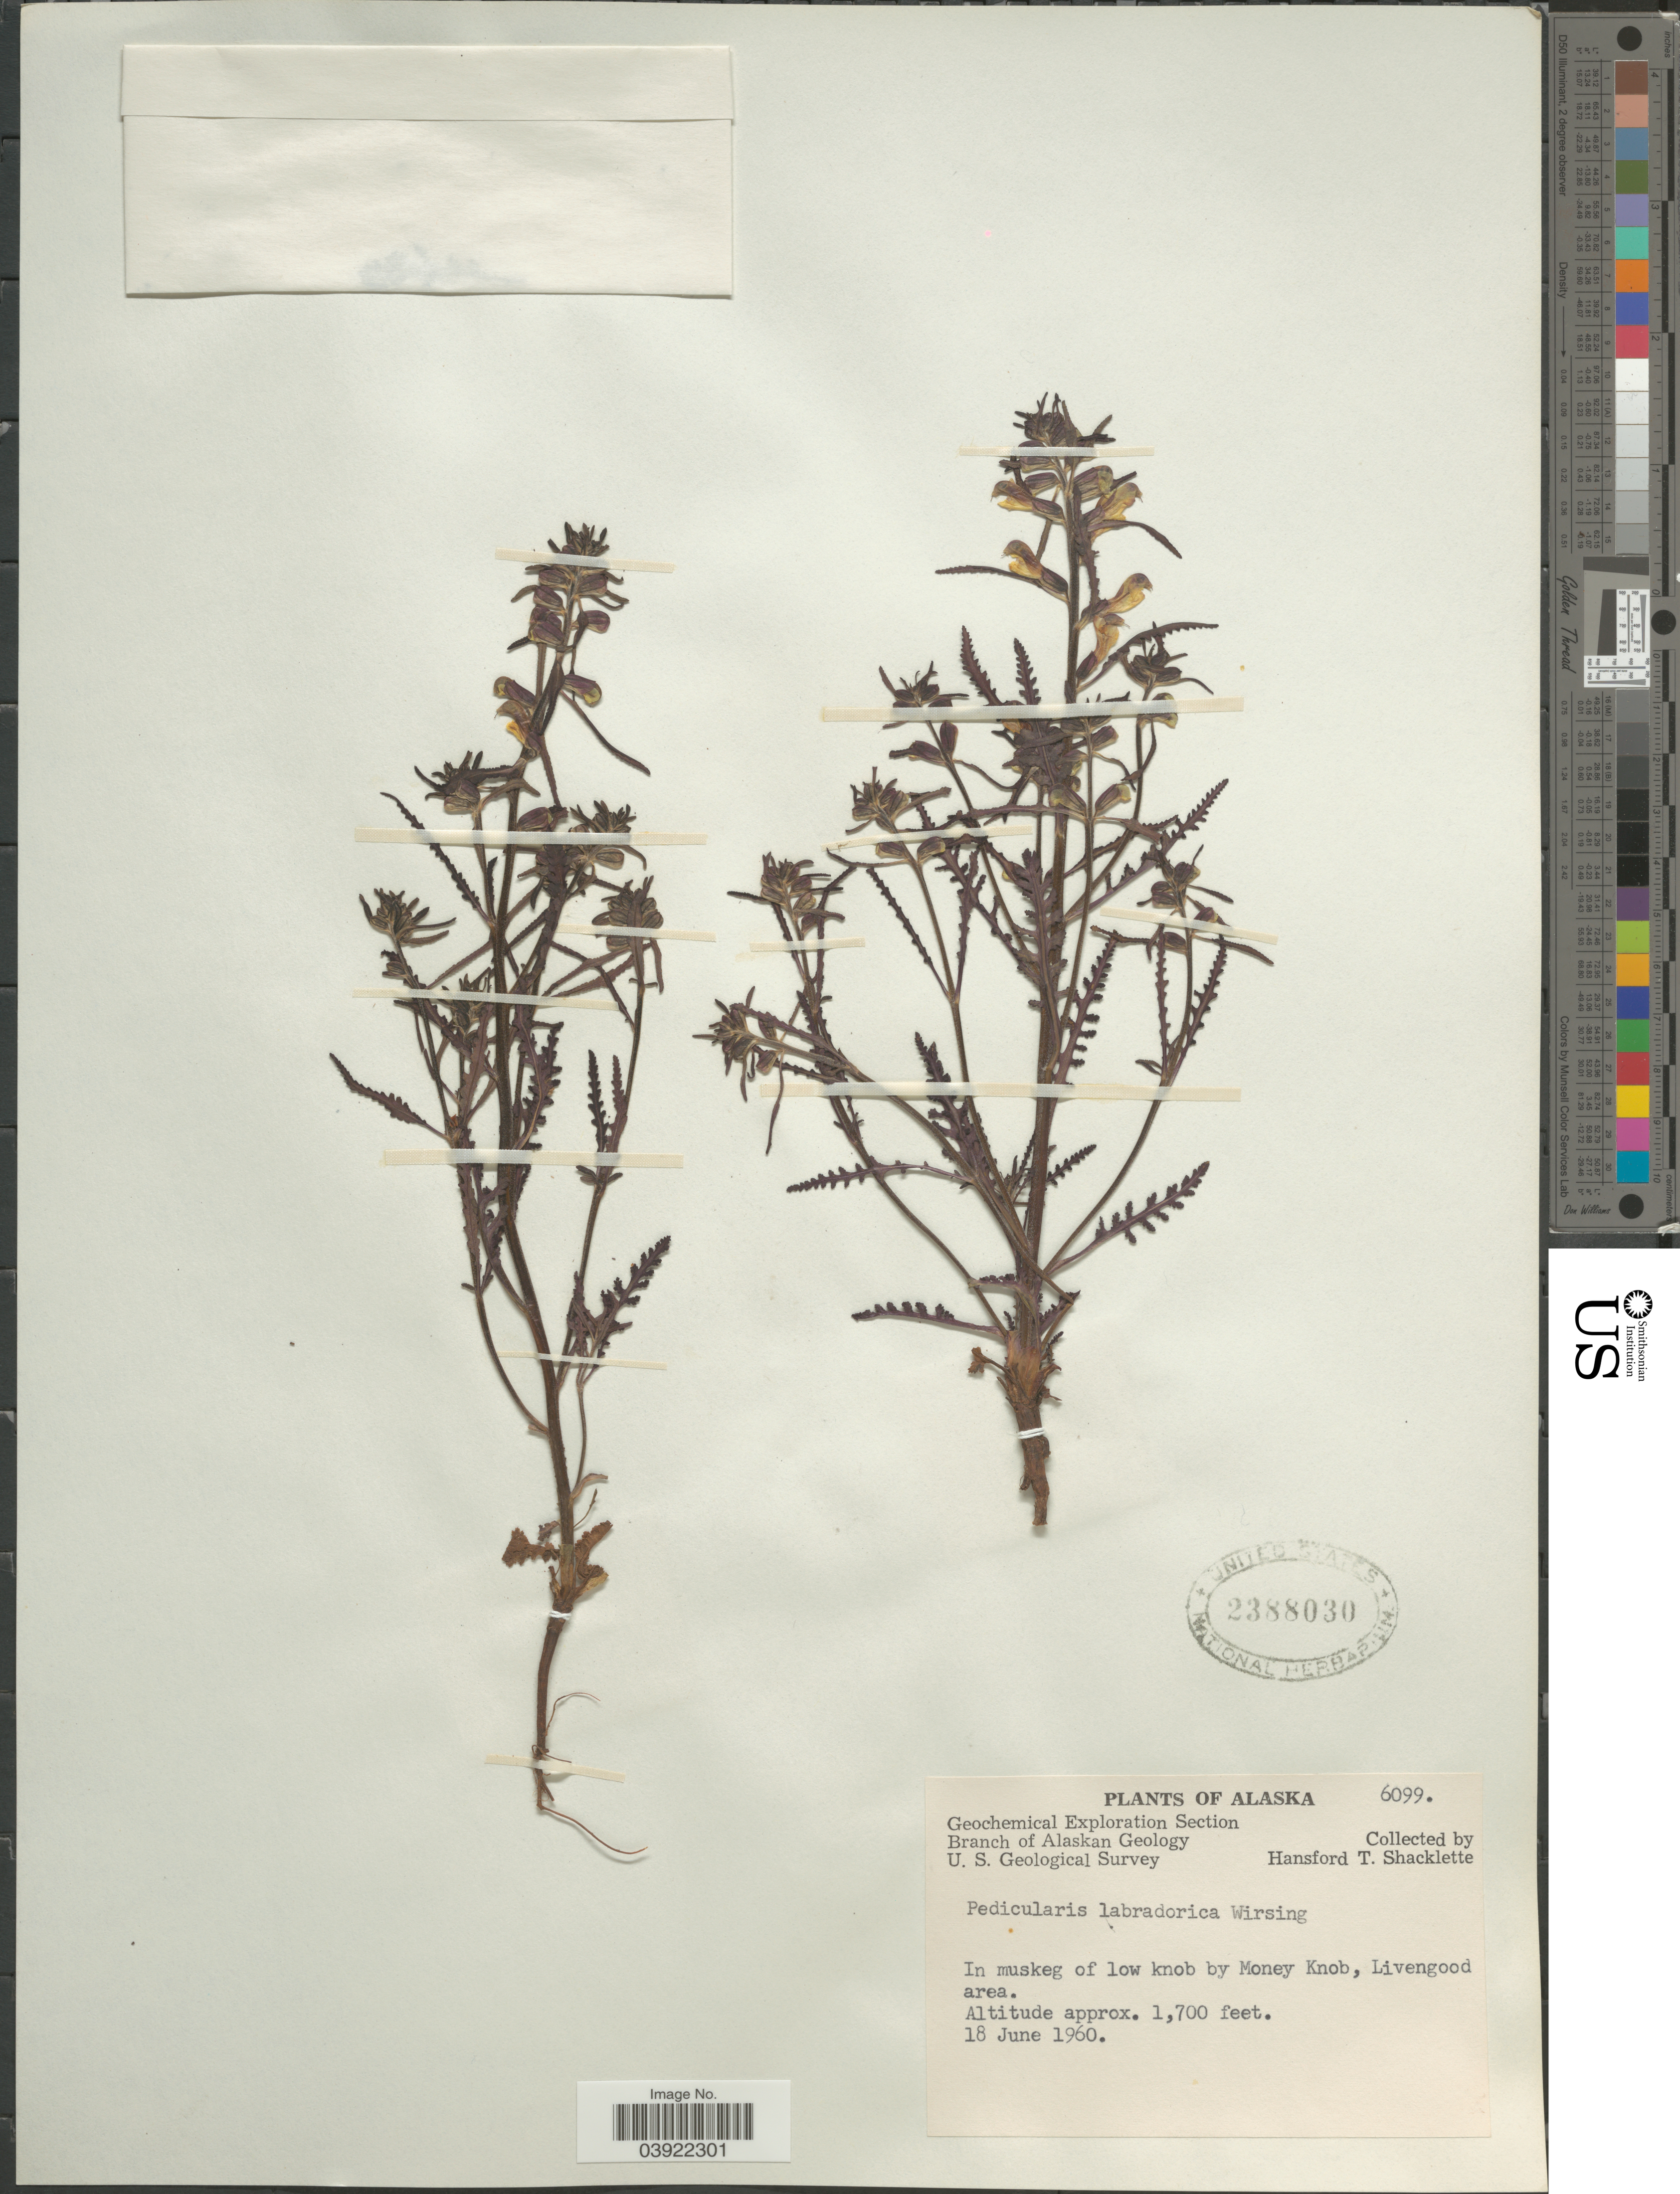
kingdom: Plantae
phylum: Tracheophyta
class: Magnoliopsida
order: Lamiales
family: Orobanchaceae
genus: Pedicularis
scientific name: Pedicularis labradorica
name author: Wirsing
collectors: H. Shacklette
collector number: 6099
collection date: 1960-06-18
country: United States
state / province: Alaska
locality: In muskeg of low knob by Money Knob, Livengood area.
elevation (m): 518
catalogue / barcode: US 2388030